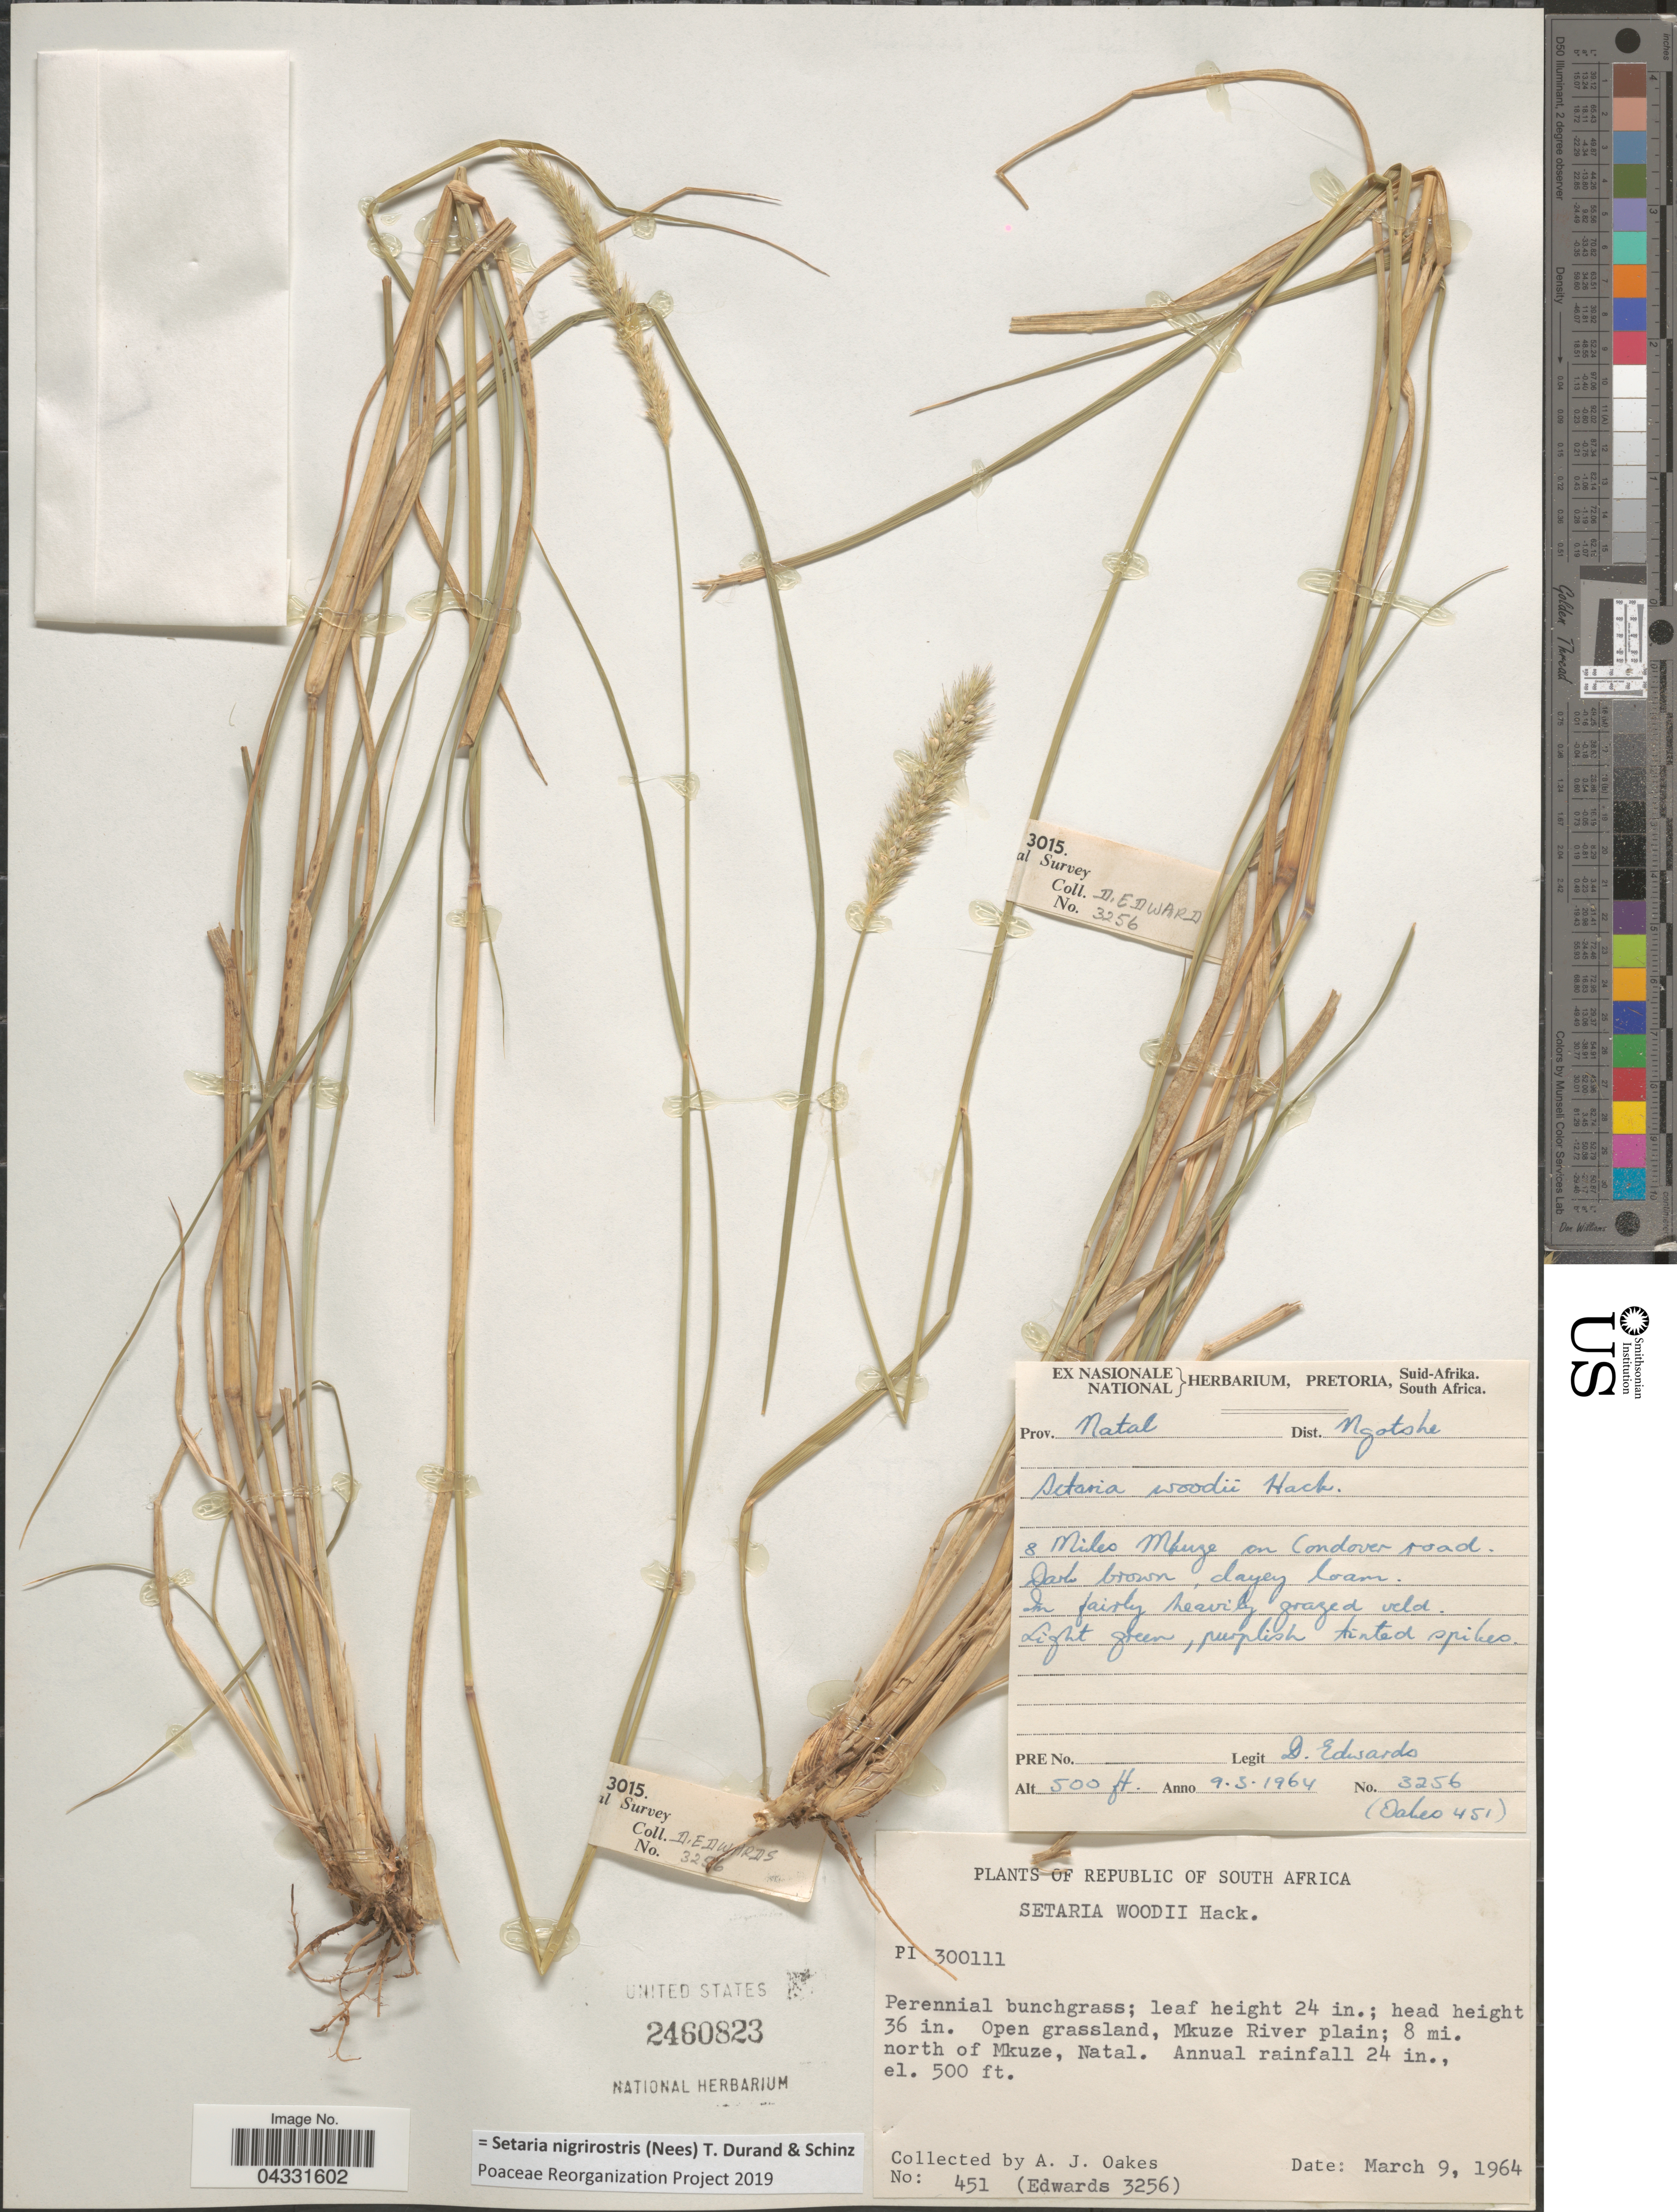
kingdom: Plantae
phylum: Tracheophyta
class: Liliopsida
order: Poales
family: Poaceae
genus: Setaria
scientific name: Setaria nigrirostris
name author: (Nees) Durand & Schinz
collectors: A. Oakes & D. Edwards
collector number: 451/3256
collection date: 1964-03-09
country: South Africa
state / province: KwaZulu-Natal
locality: Prov. Natal Dist. Ngotshe. 8 Miles Mkuze on Condover road. Republic of South Africa. Open grassland, Mkuze River plain; 8 mi. north of Mkuze, Natal.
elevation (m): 152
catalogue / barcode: US 2460823